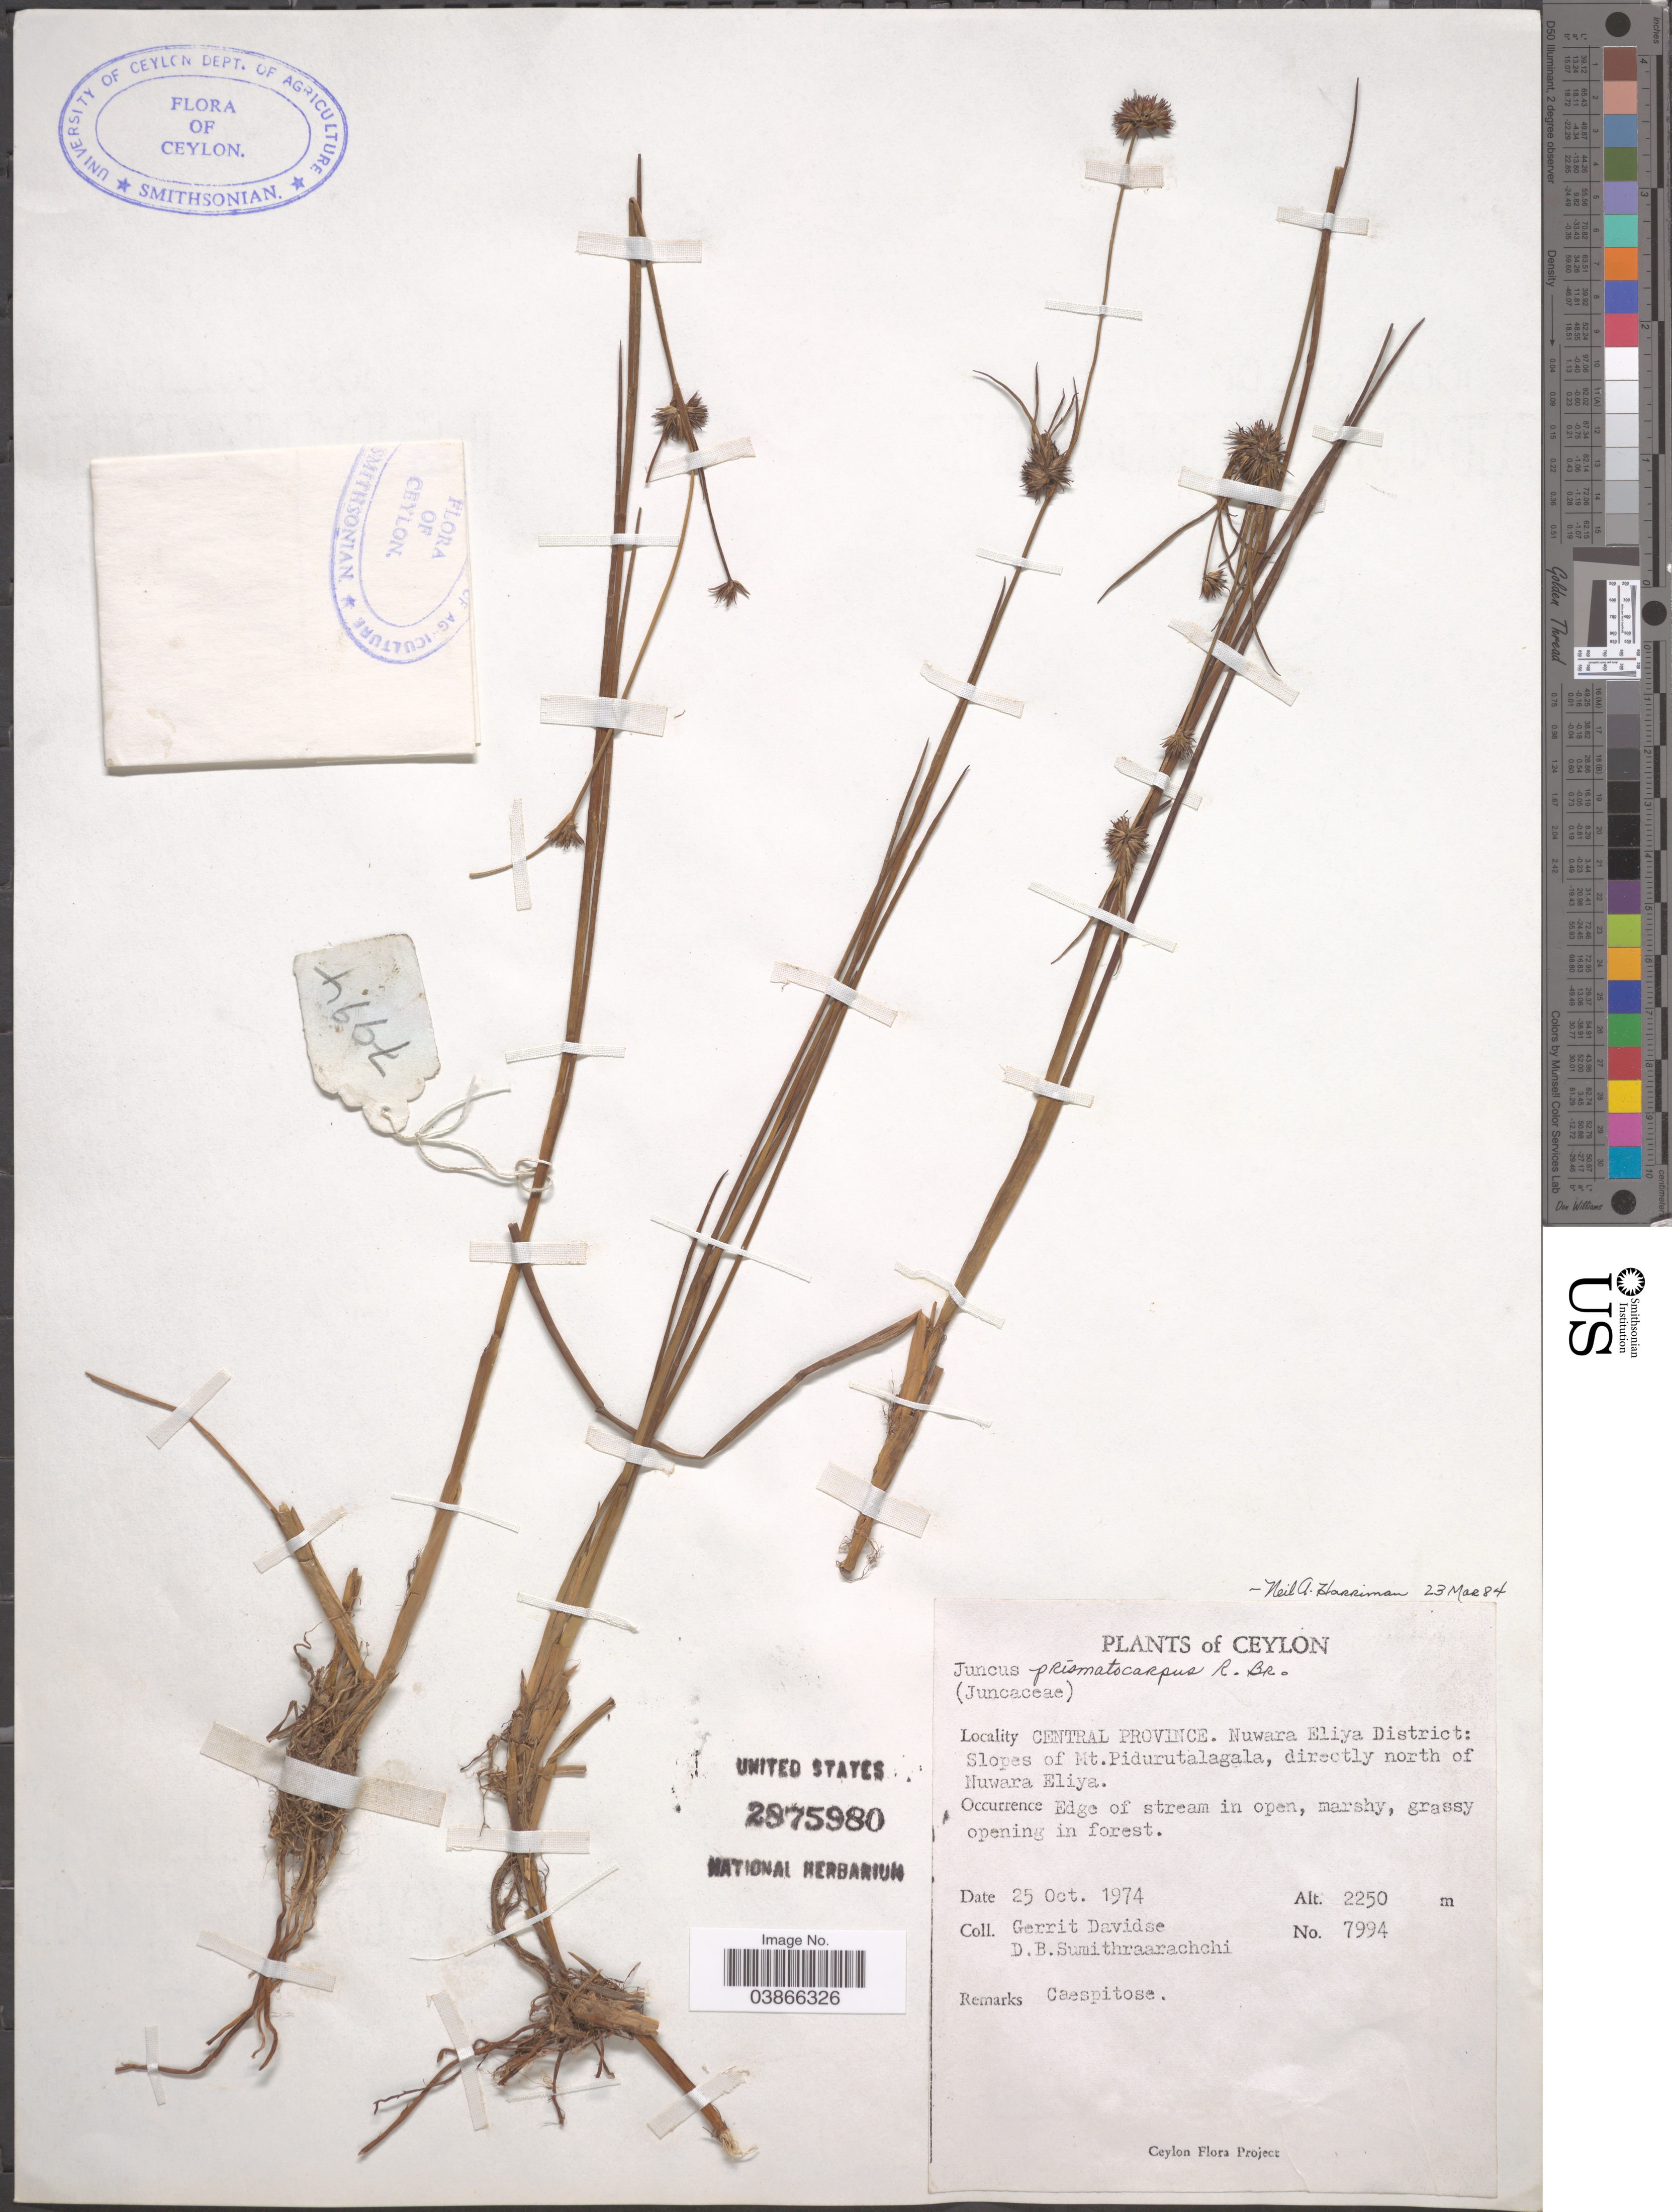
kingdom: Plantae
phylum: Tracheophyta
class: Liliopsida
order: Poales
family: Juncaceae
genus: Juncus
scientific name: Juncus prismatocarpus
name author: R. Br.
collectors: G. Davidse & D. B. Sumithraarachchi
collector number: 7994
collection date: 1974-10-25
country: Sri Lanka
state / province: Central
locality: Ceylon. Nuwara Eliya District: Slopes of Mt. Pidurutalagala, directly north of Nuwara Eliya.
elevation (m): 2250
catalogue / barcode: US 2875980